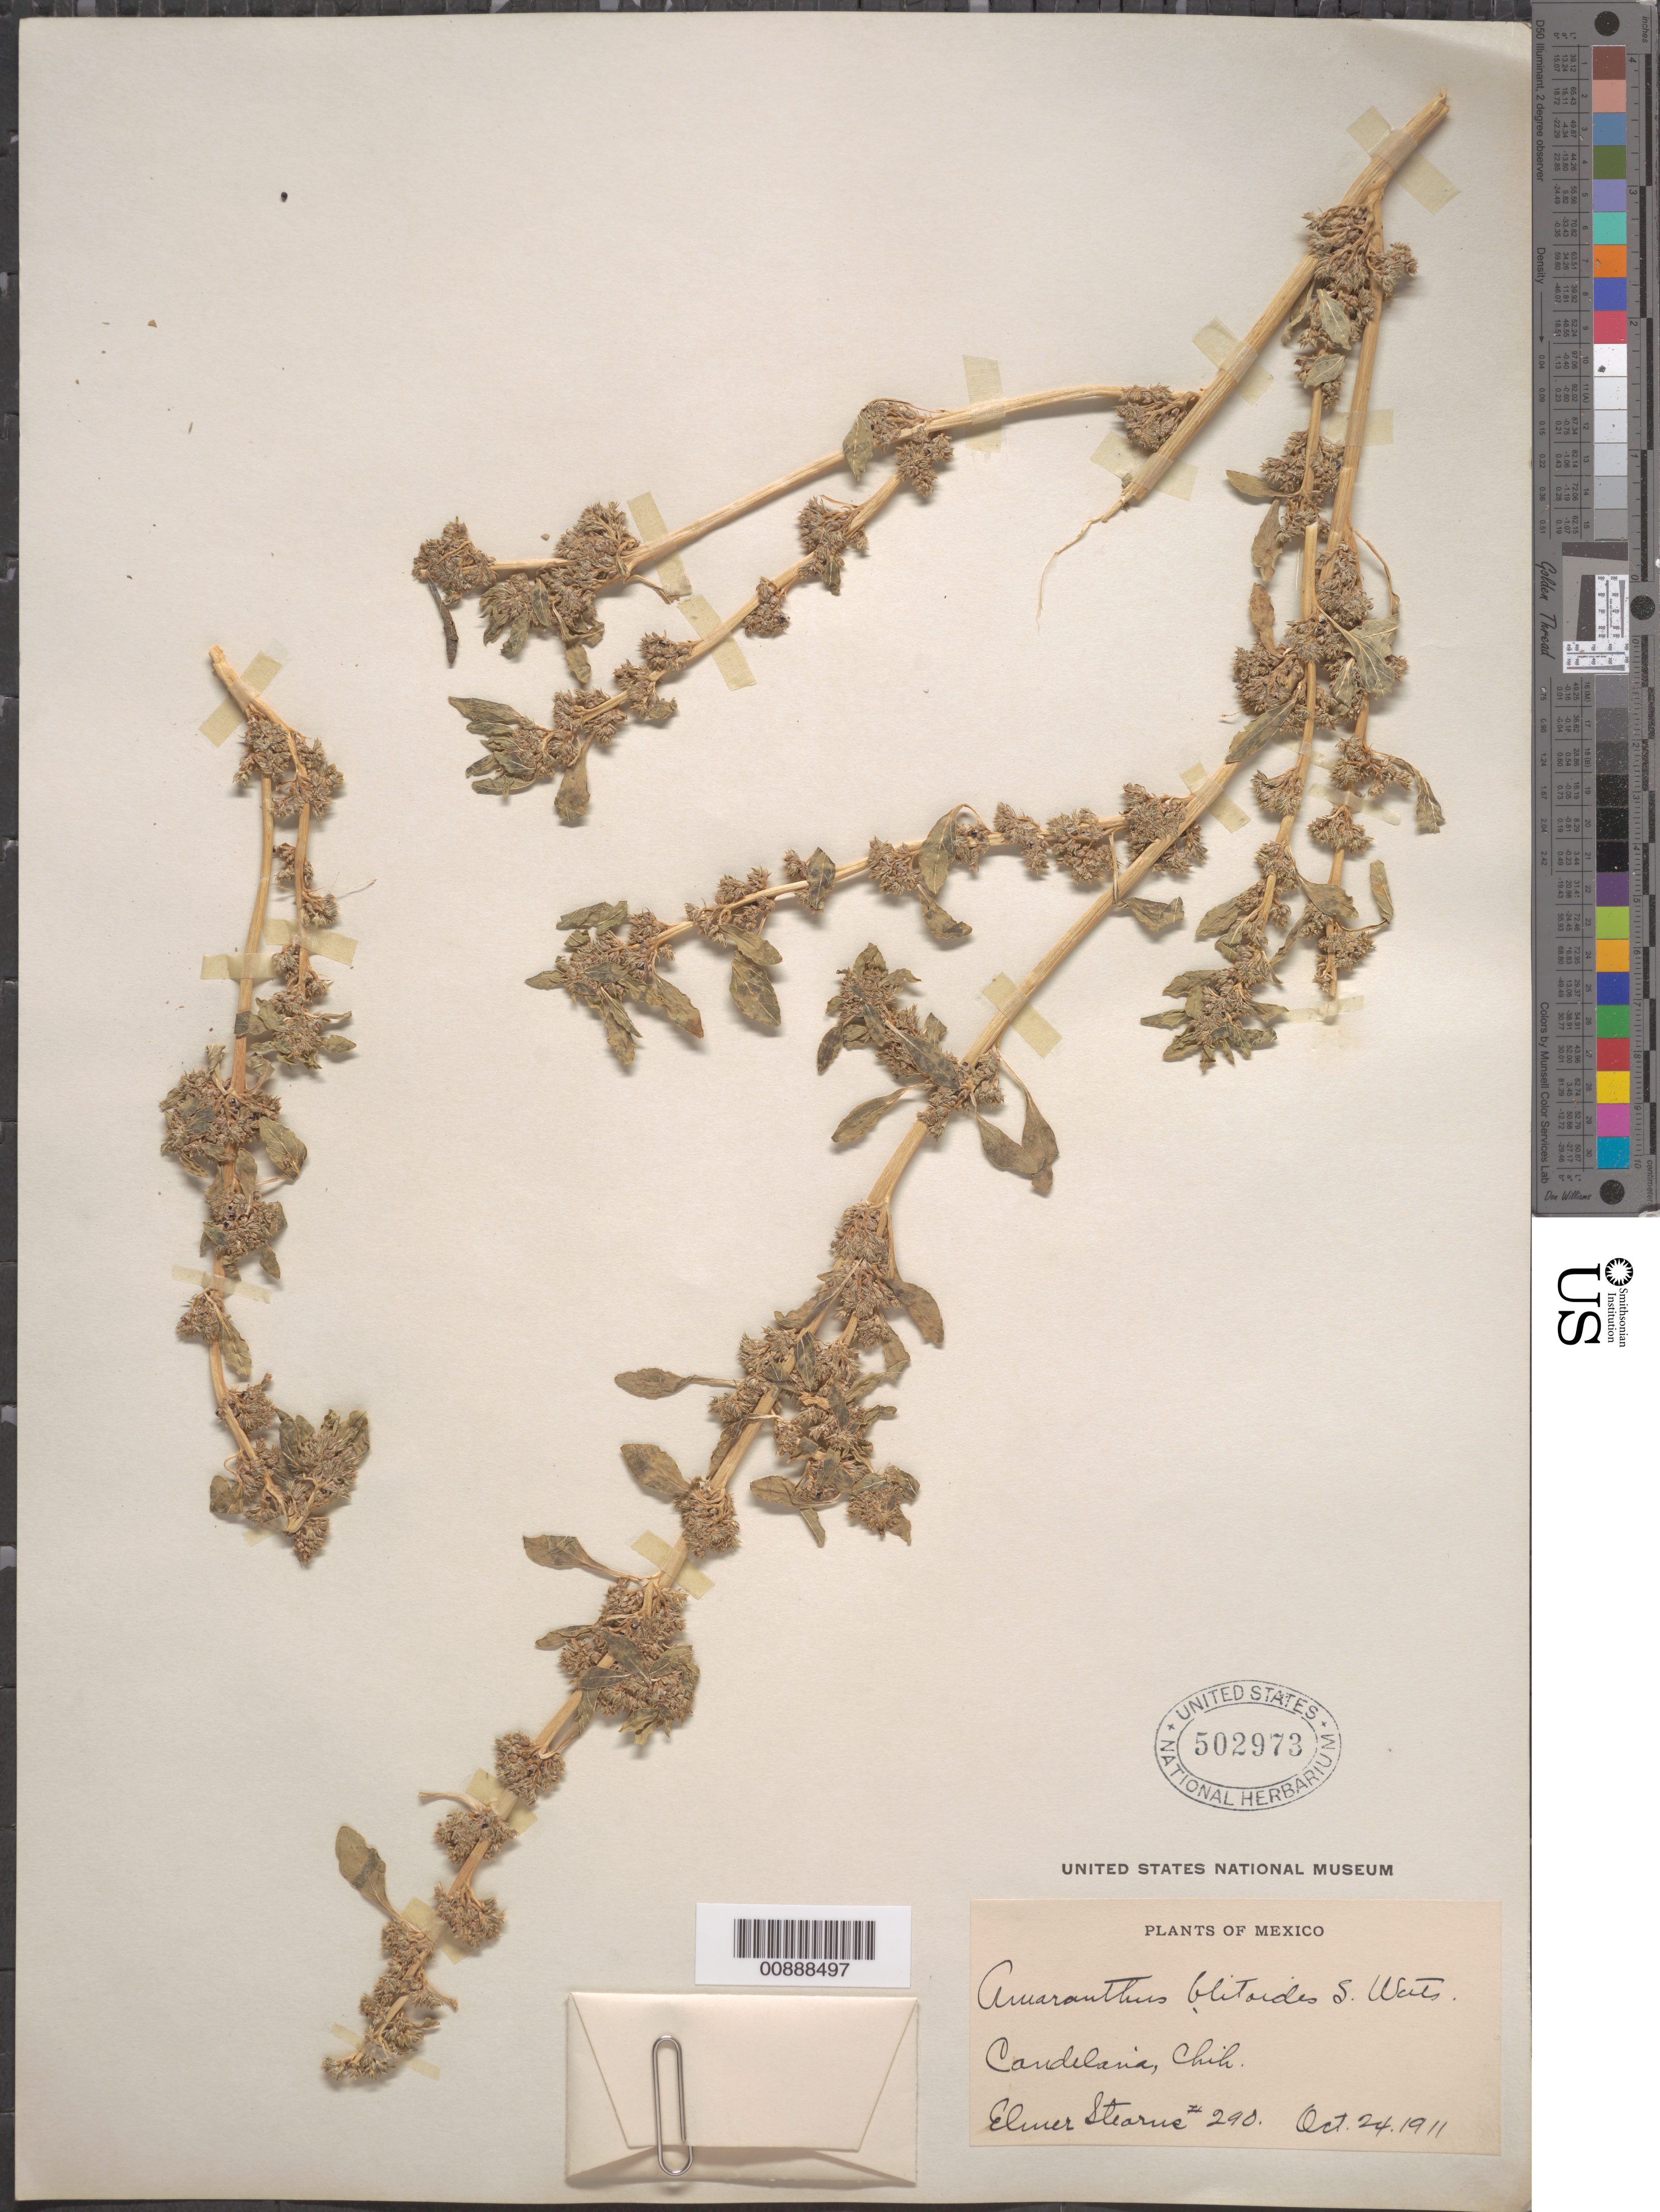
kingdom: Plantae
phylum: Tracheophyta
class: Magnoliopsida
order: Caryophyllales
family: Amaranthaceae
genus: Amaranthus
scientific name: Amaranthus blitoides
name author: S. Watson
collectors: E. Stearns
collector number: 290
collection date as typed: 24 Oct 1911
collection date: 1911-10-24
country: Mexico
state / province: Chihuahua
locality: Candelaria, Chihuahua.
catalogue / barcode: US 502973